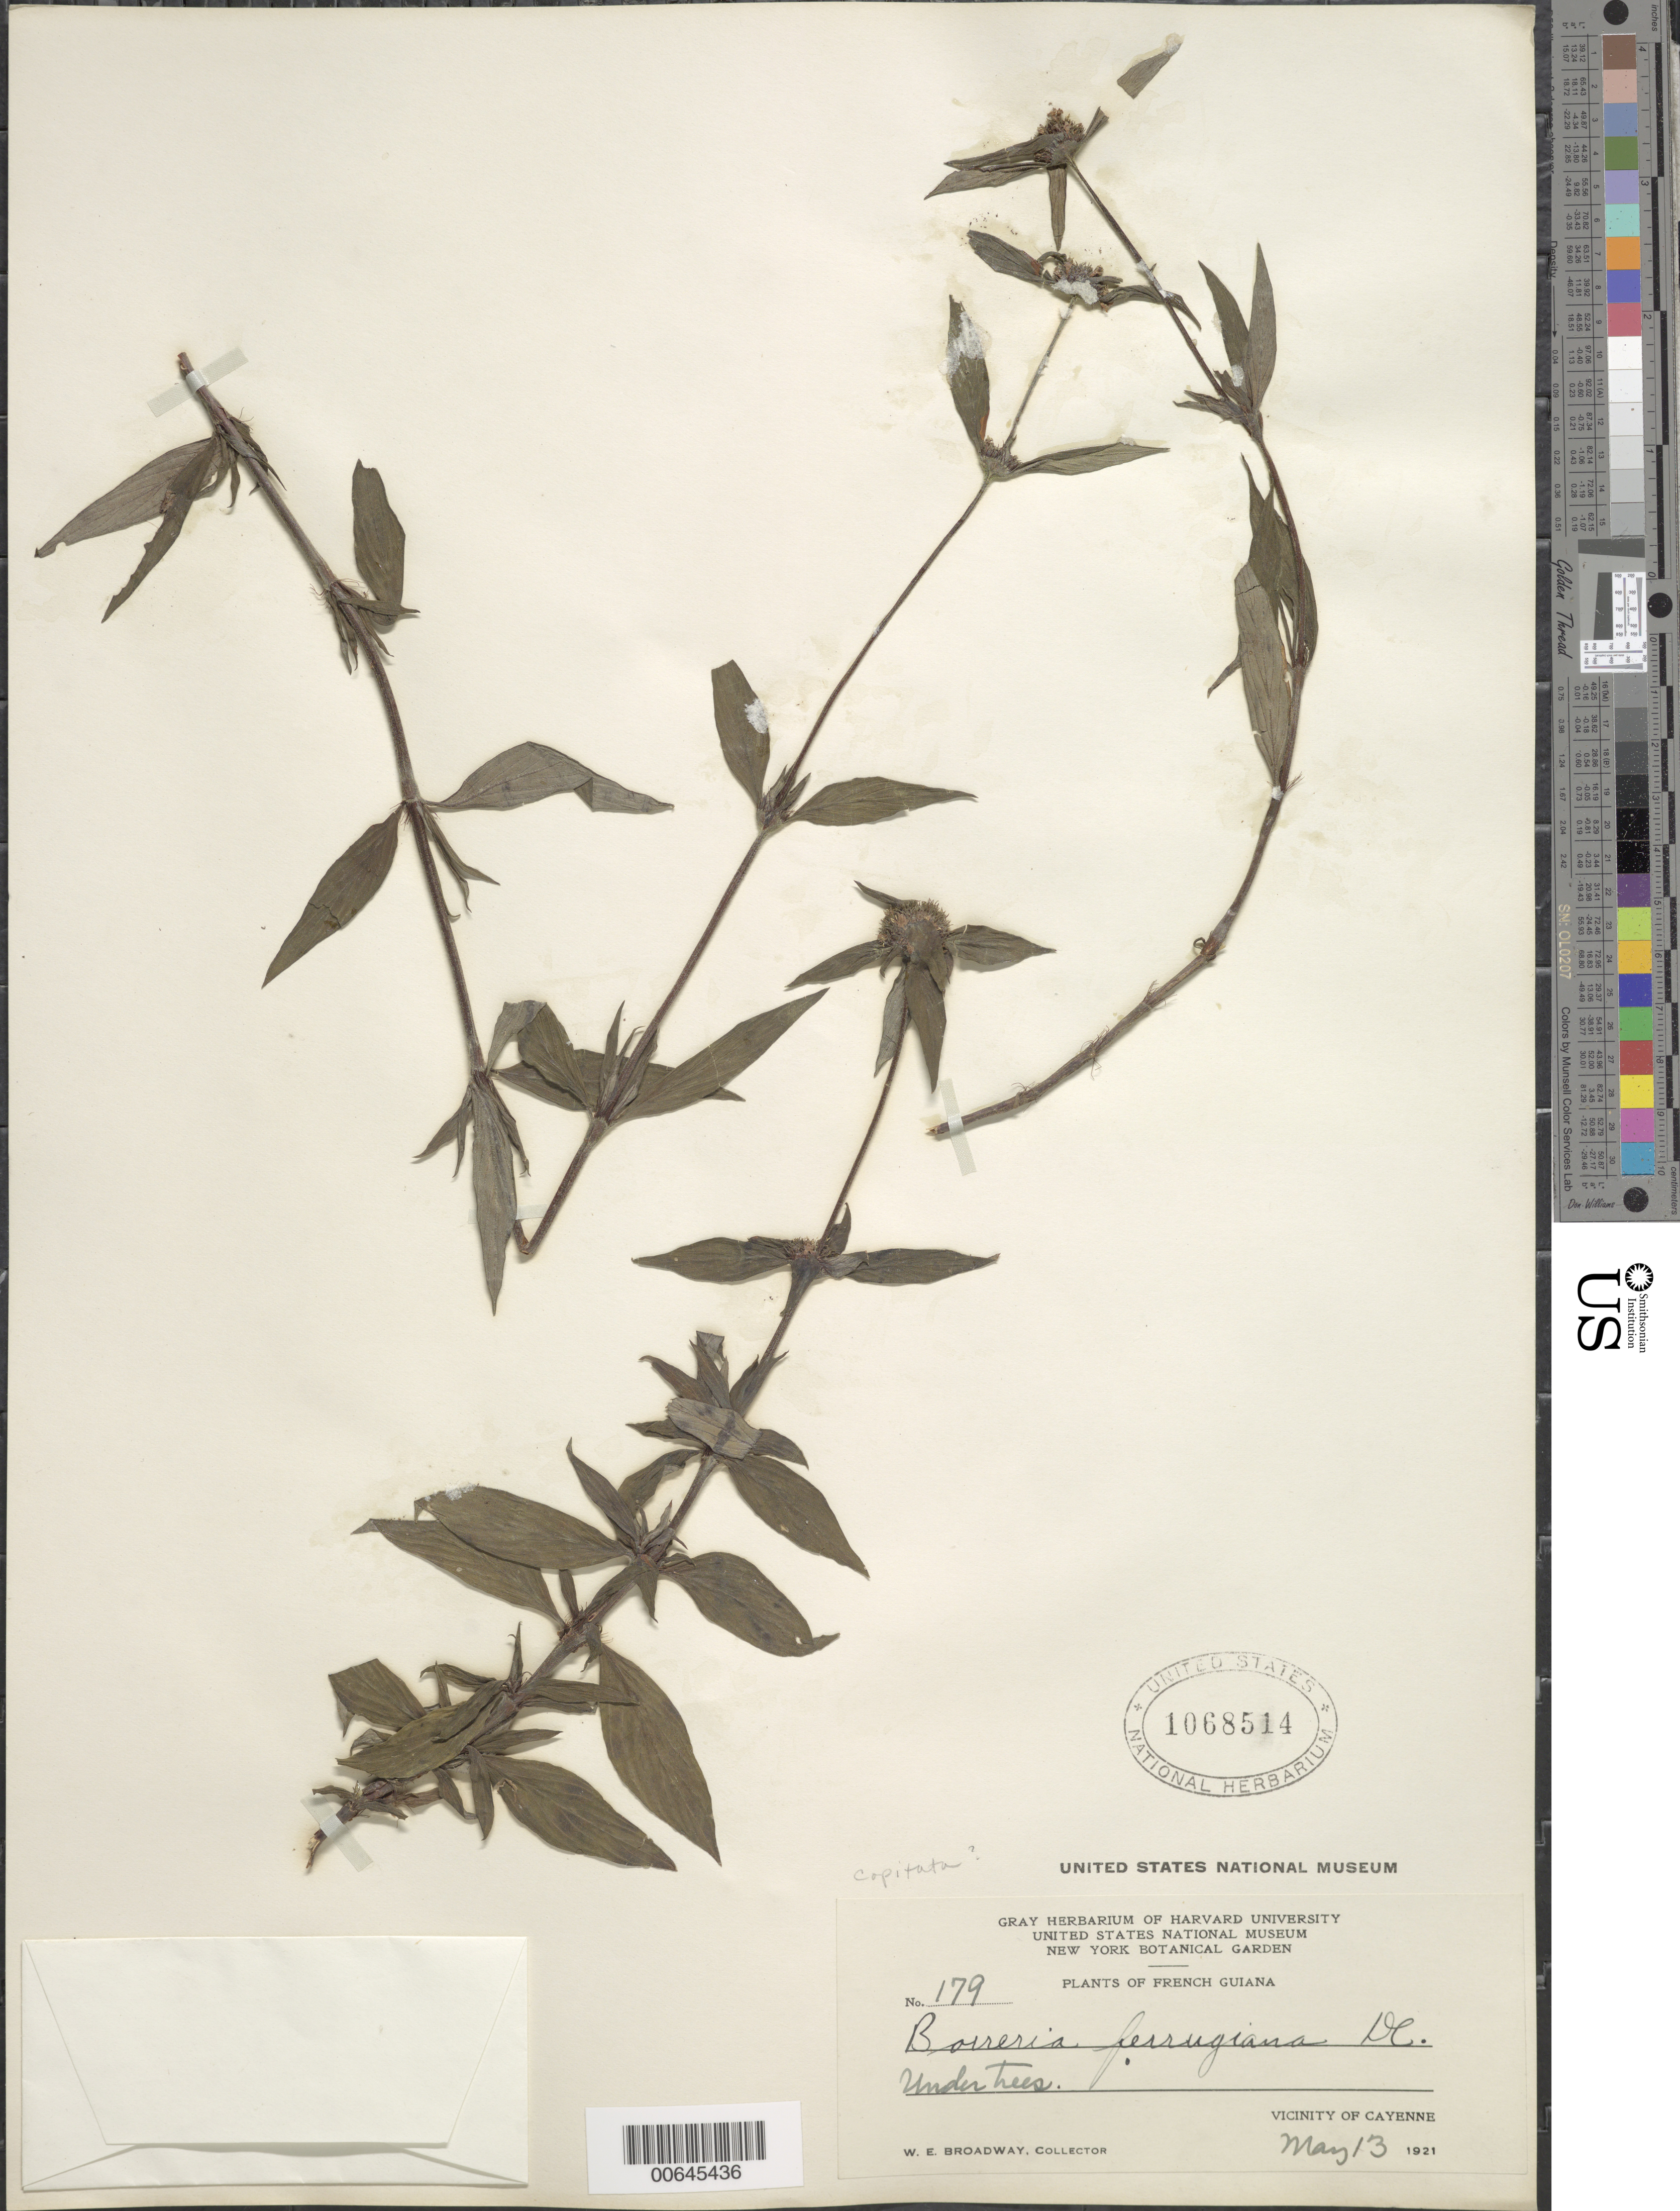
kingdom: Plantae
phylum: Tracheophyta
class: Magnoliopsida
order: Gentianales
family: Rubiaceae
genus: Borreria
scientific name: Borreria capitata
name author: (Ruiz & Pav.) DC.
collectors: W. E. Broadway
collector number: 179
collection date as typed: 13-May-21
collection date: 1921-05-13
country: French Guiana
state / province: Cayenne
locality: Cayenne, vic.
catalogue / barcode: US 1068514